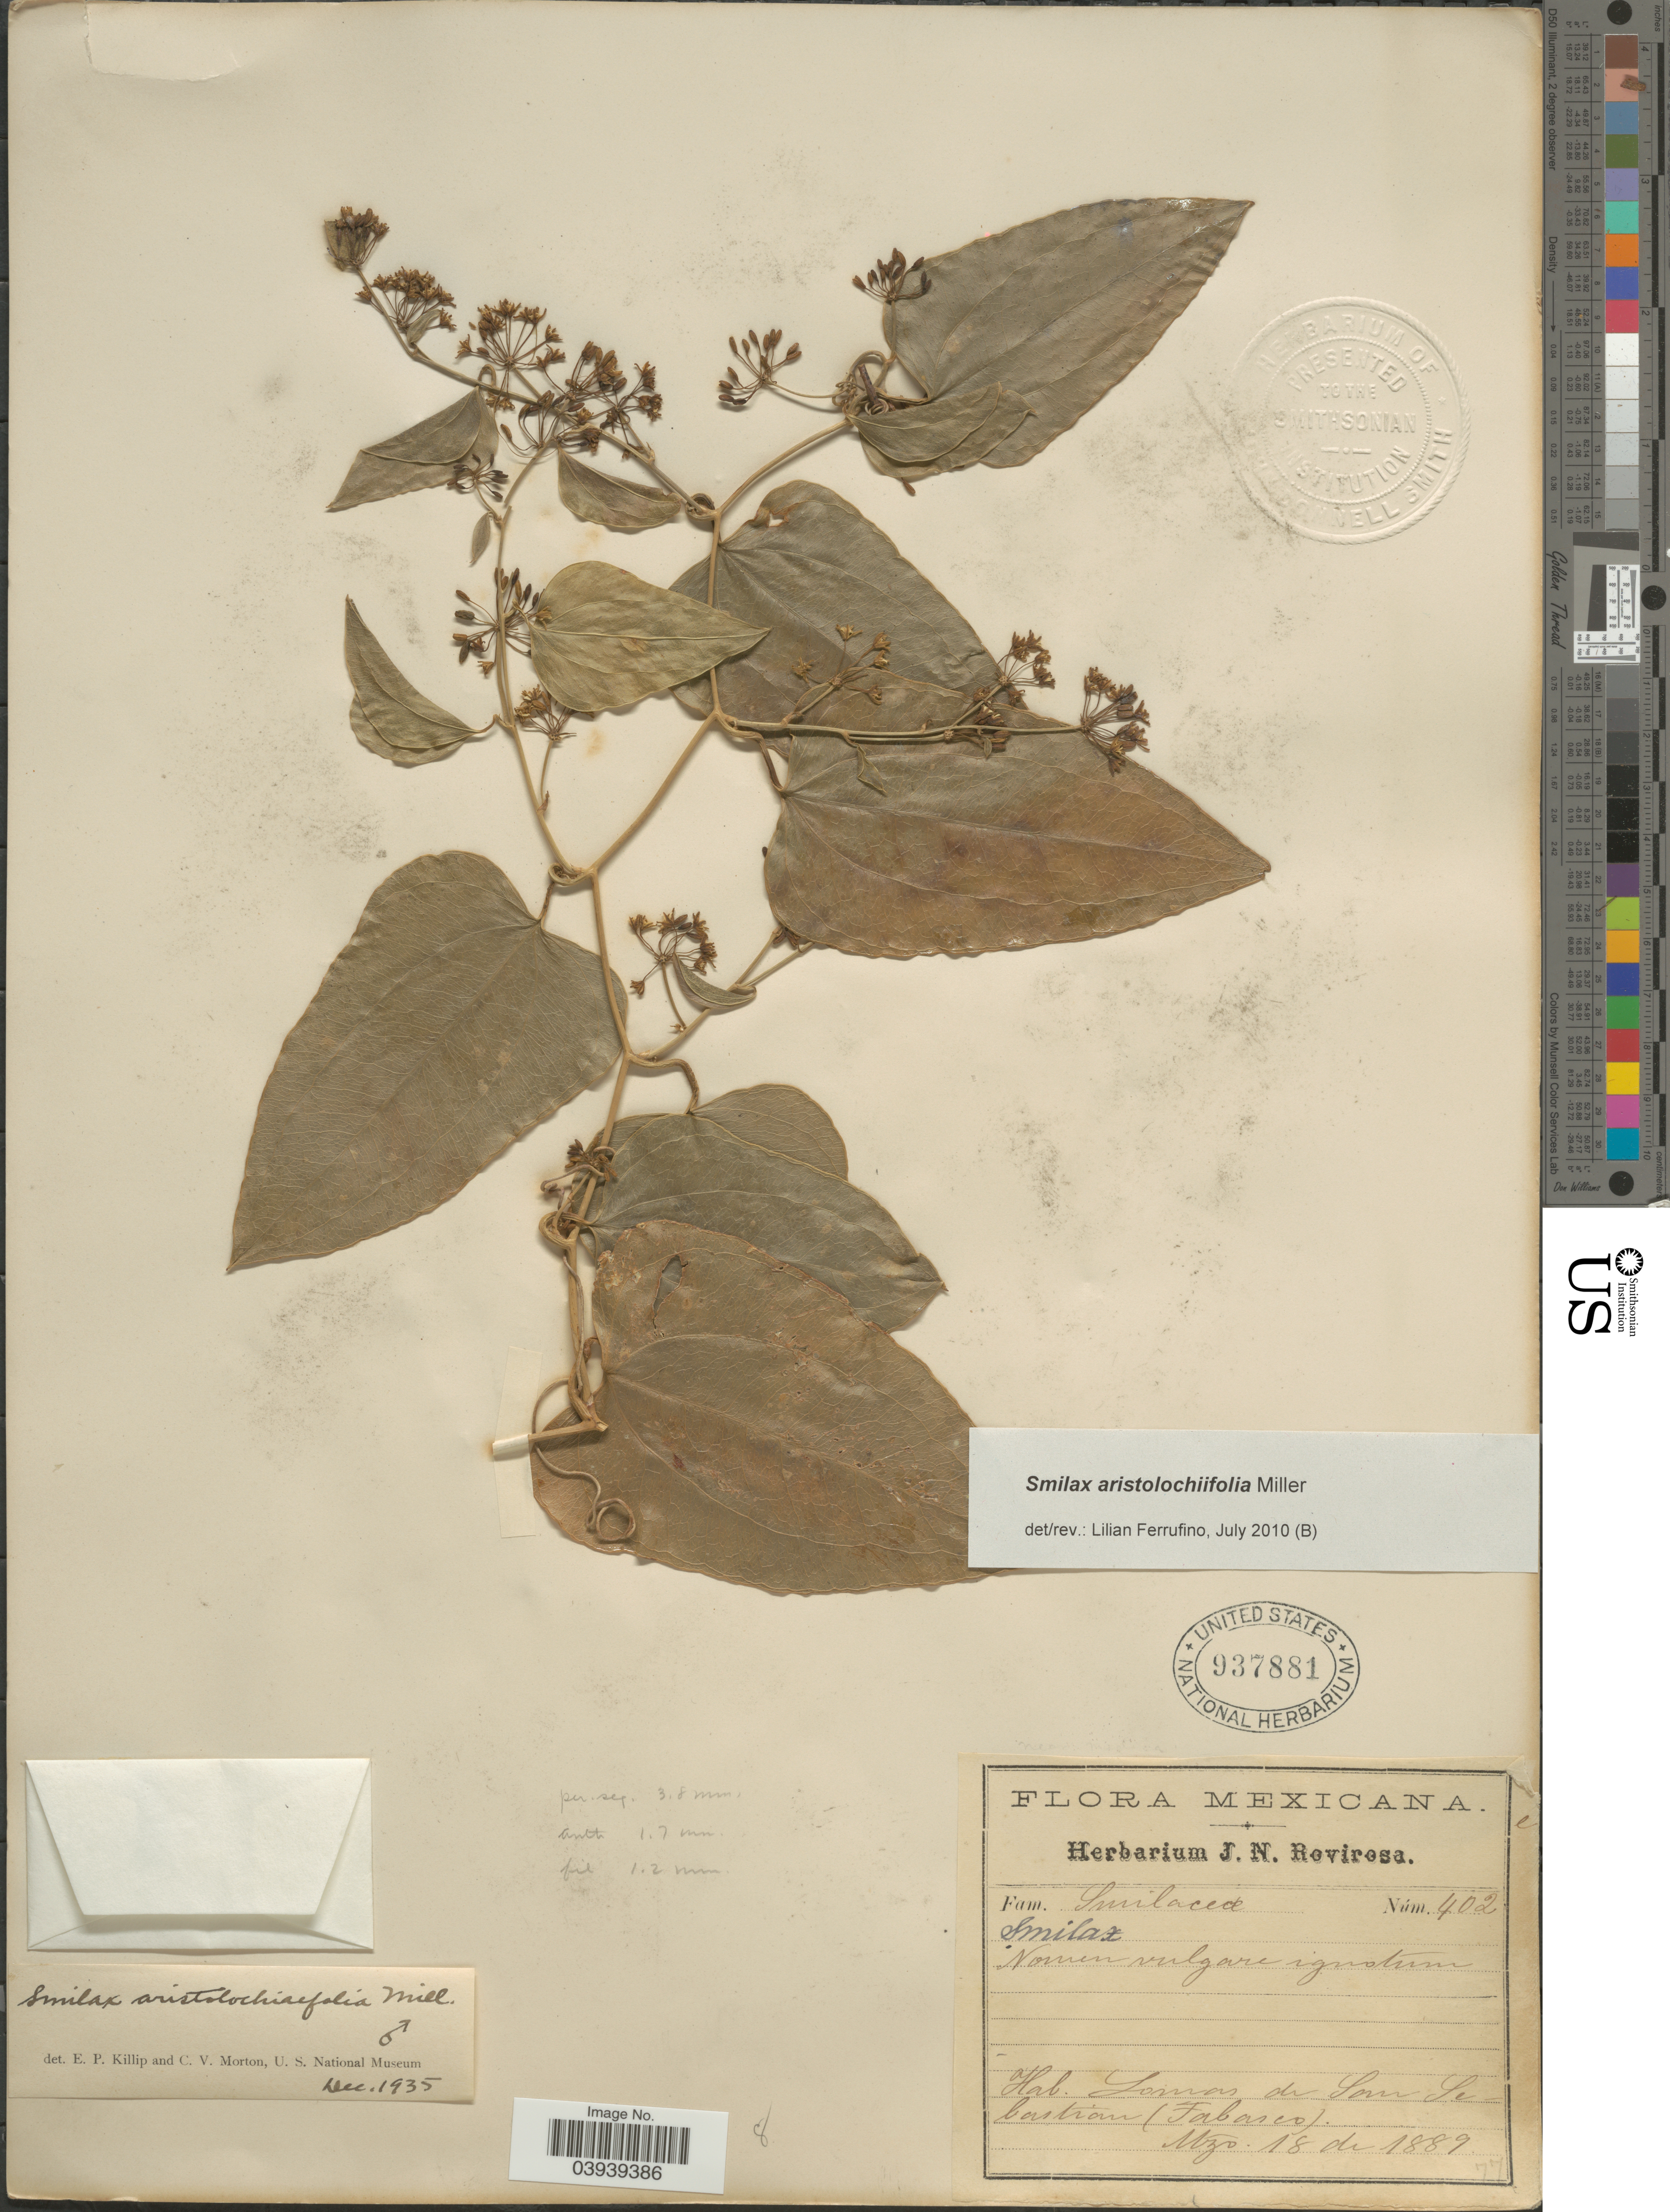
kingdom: Plantae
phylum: Tracheophyta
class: Liliopsida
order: Liliales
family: Smilacaceae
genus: Smilax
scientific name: Smilax aristolochiifolia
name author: Mill.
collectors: ex herb. J. N. Rovirosa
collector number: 402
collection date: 1889-03-18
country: Mexico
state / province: Tabasco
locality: Lomas de San Sebastian.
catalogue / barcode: US 937881